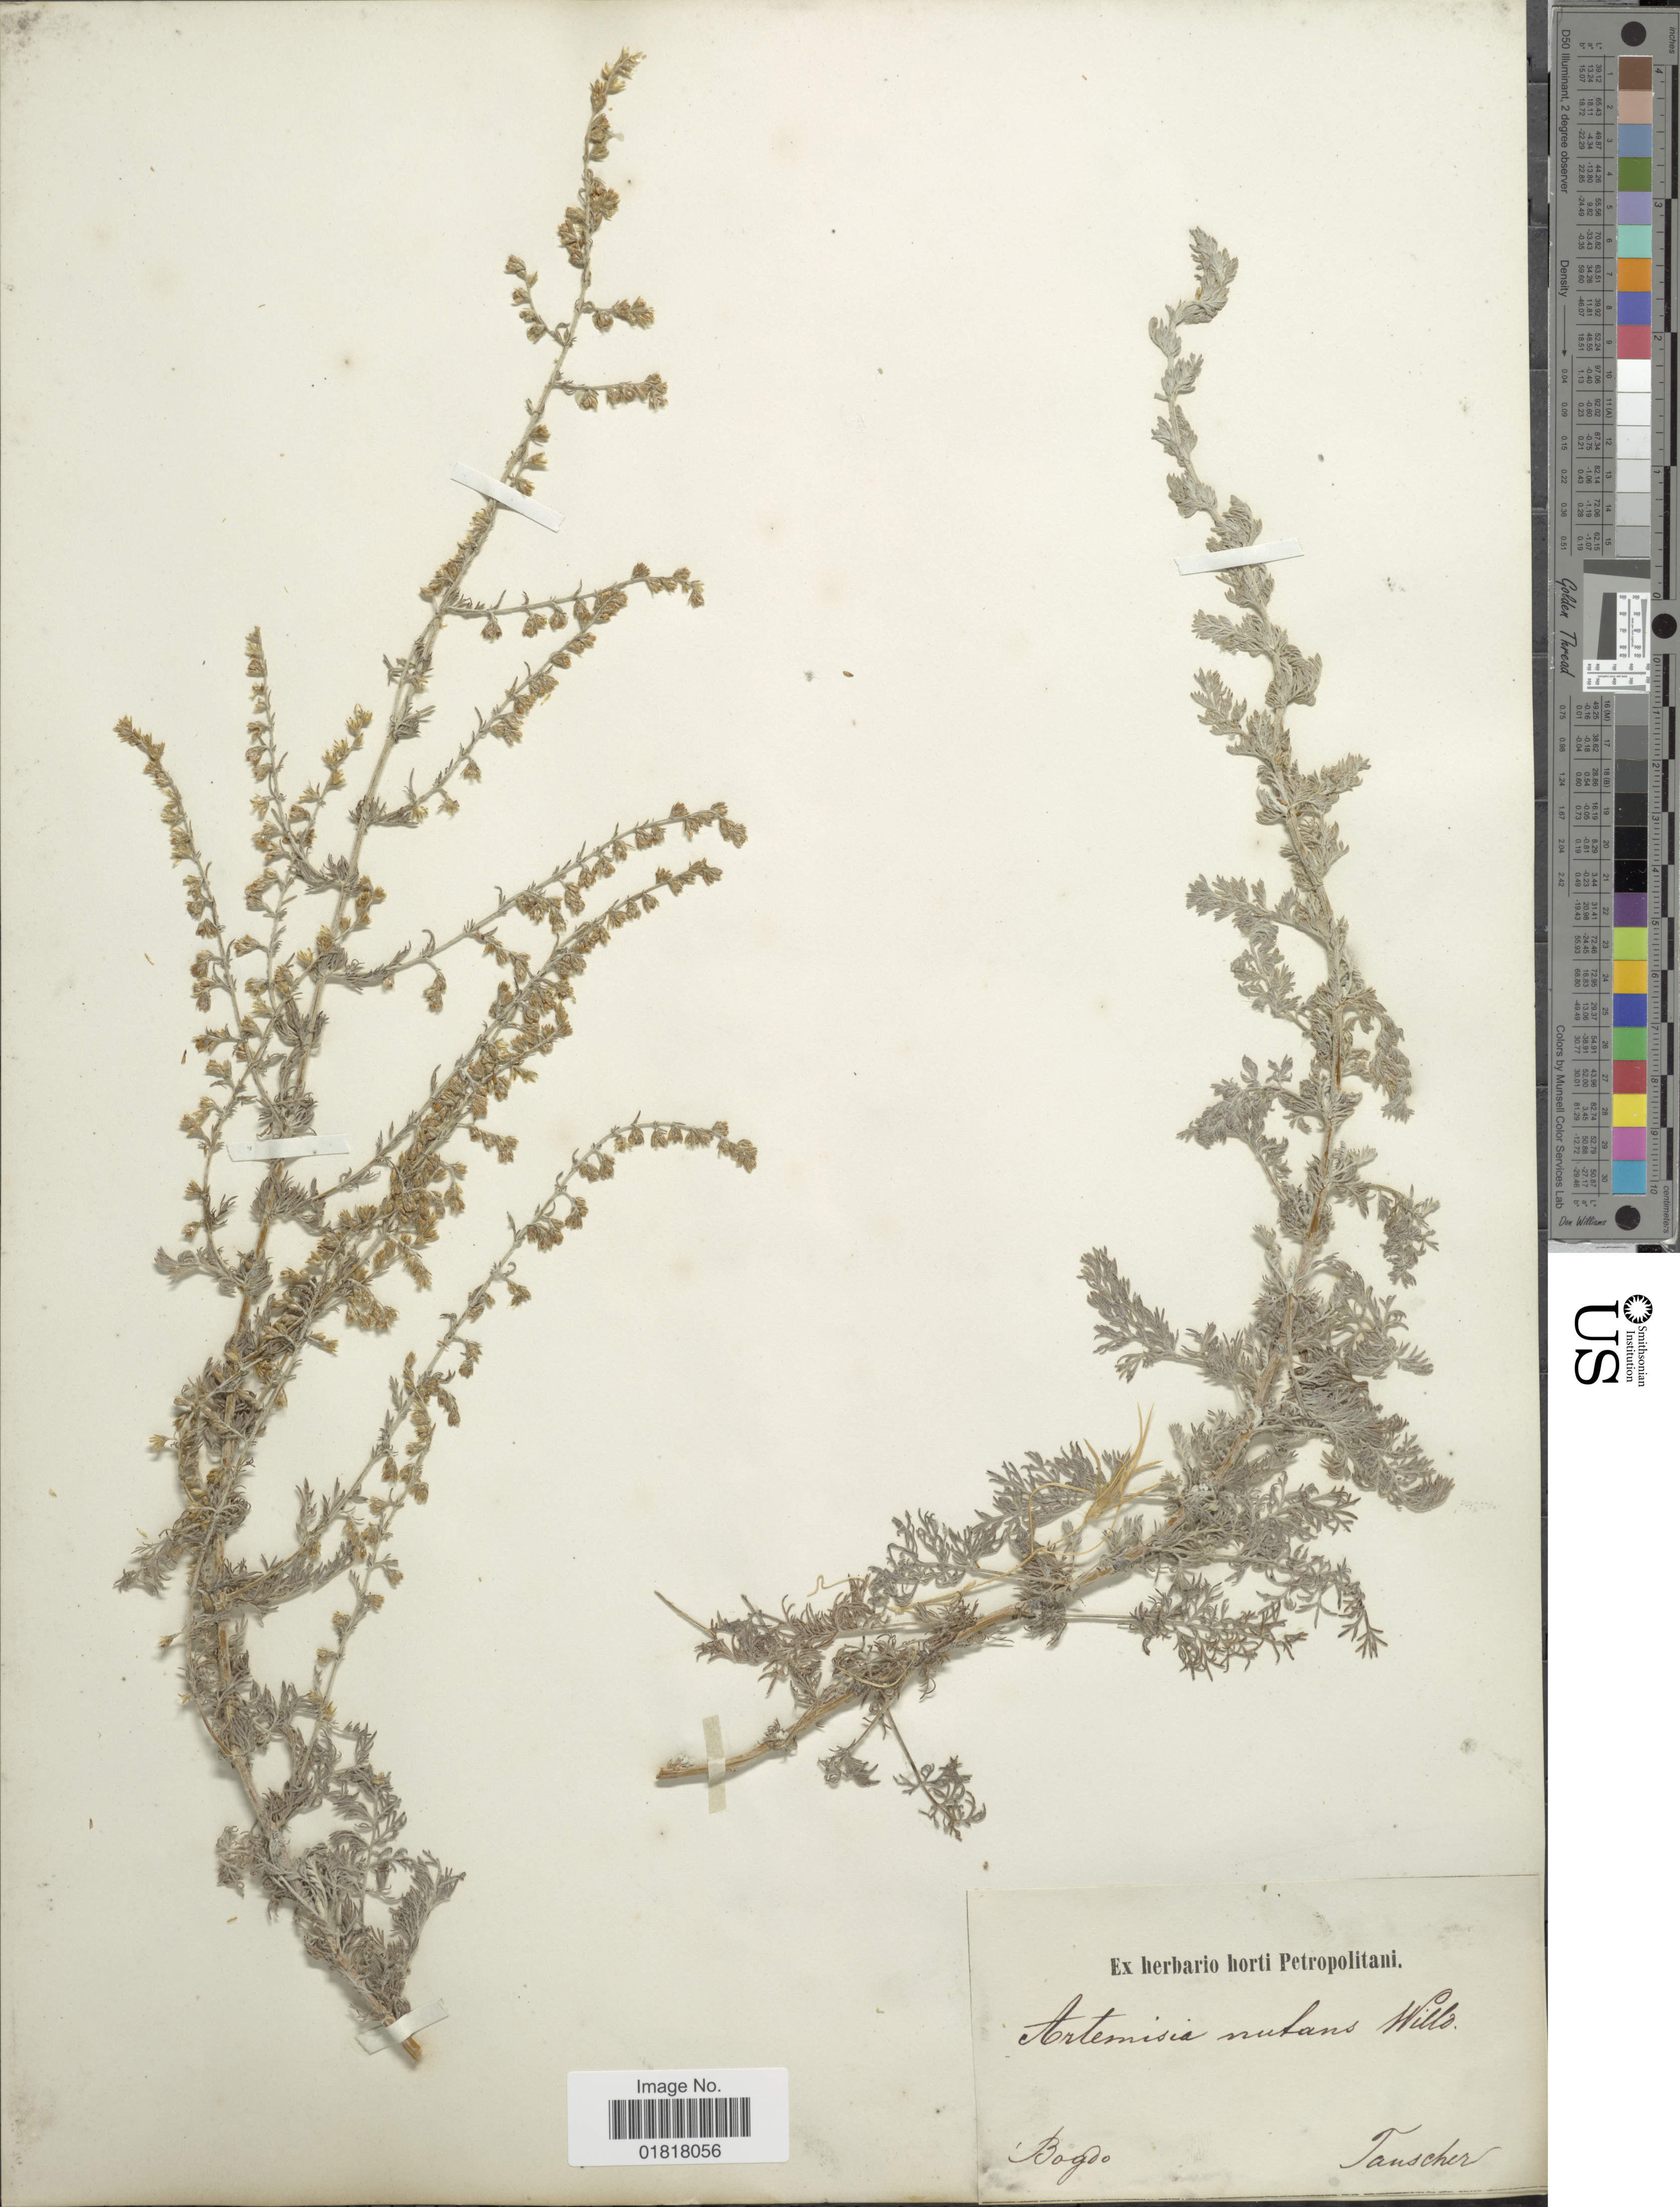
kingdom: Plantae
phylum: Tracheophyta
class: Magnoliopsida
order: Asterales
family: Asteraceae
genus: Artemisia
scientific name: Artemisia nutans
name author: Willd.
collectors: Tauscher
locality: Bogdo [interpreted]